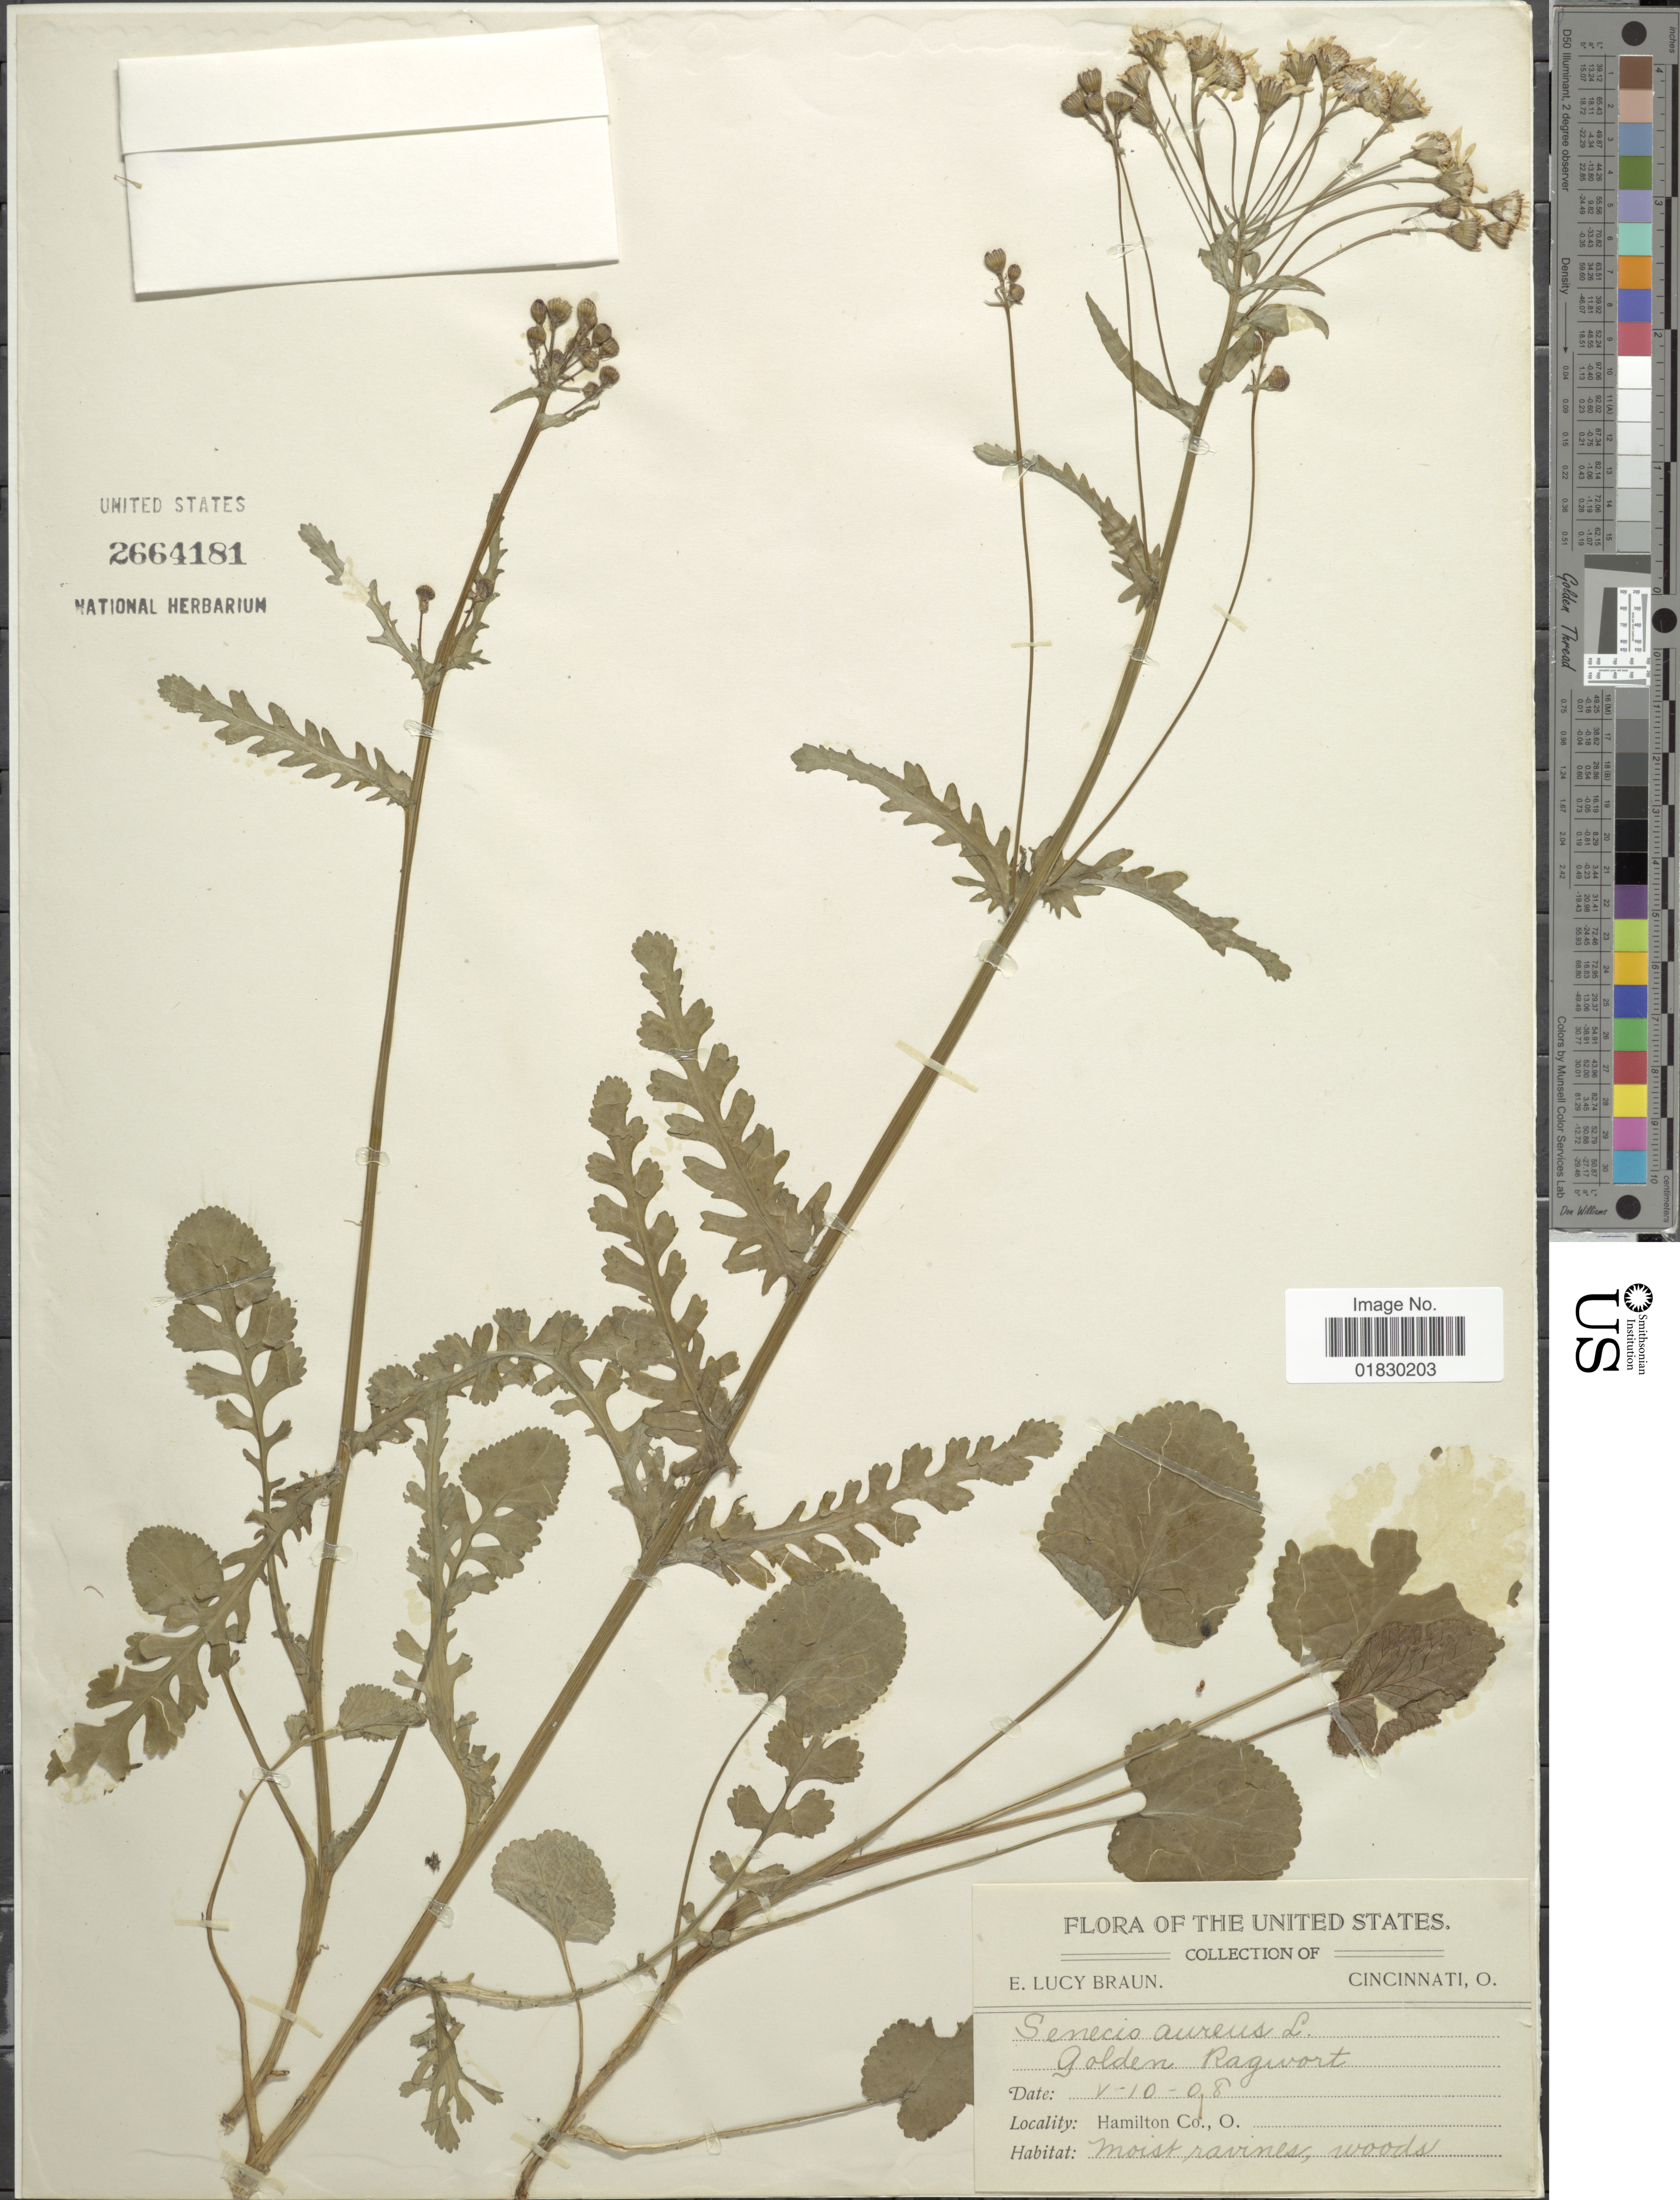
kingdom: Plantae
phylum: Tracheophyta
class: Magnoliopsida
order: Asterales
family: Asteraceae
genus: Packera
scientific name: Packera aurea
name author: (L.) Á. Löve & D. Löve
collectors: E. L. Braun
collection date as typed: Transcribed d/m/y: 10/5/08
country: United States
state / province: Ohio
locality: Hamilton Co., O.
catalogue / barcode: US 2664181